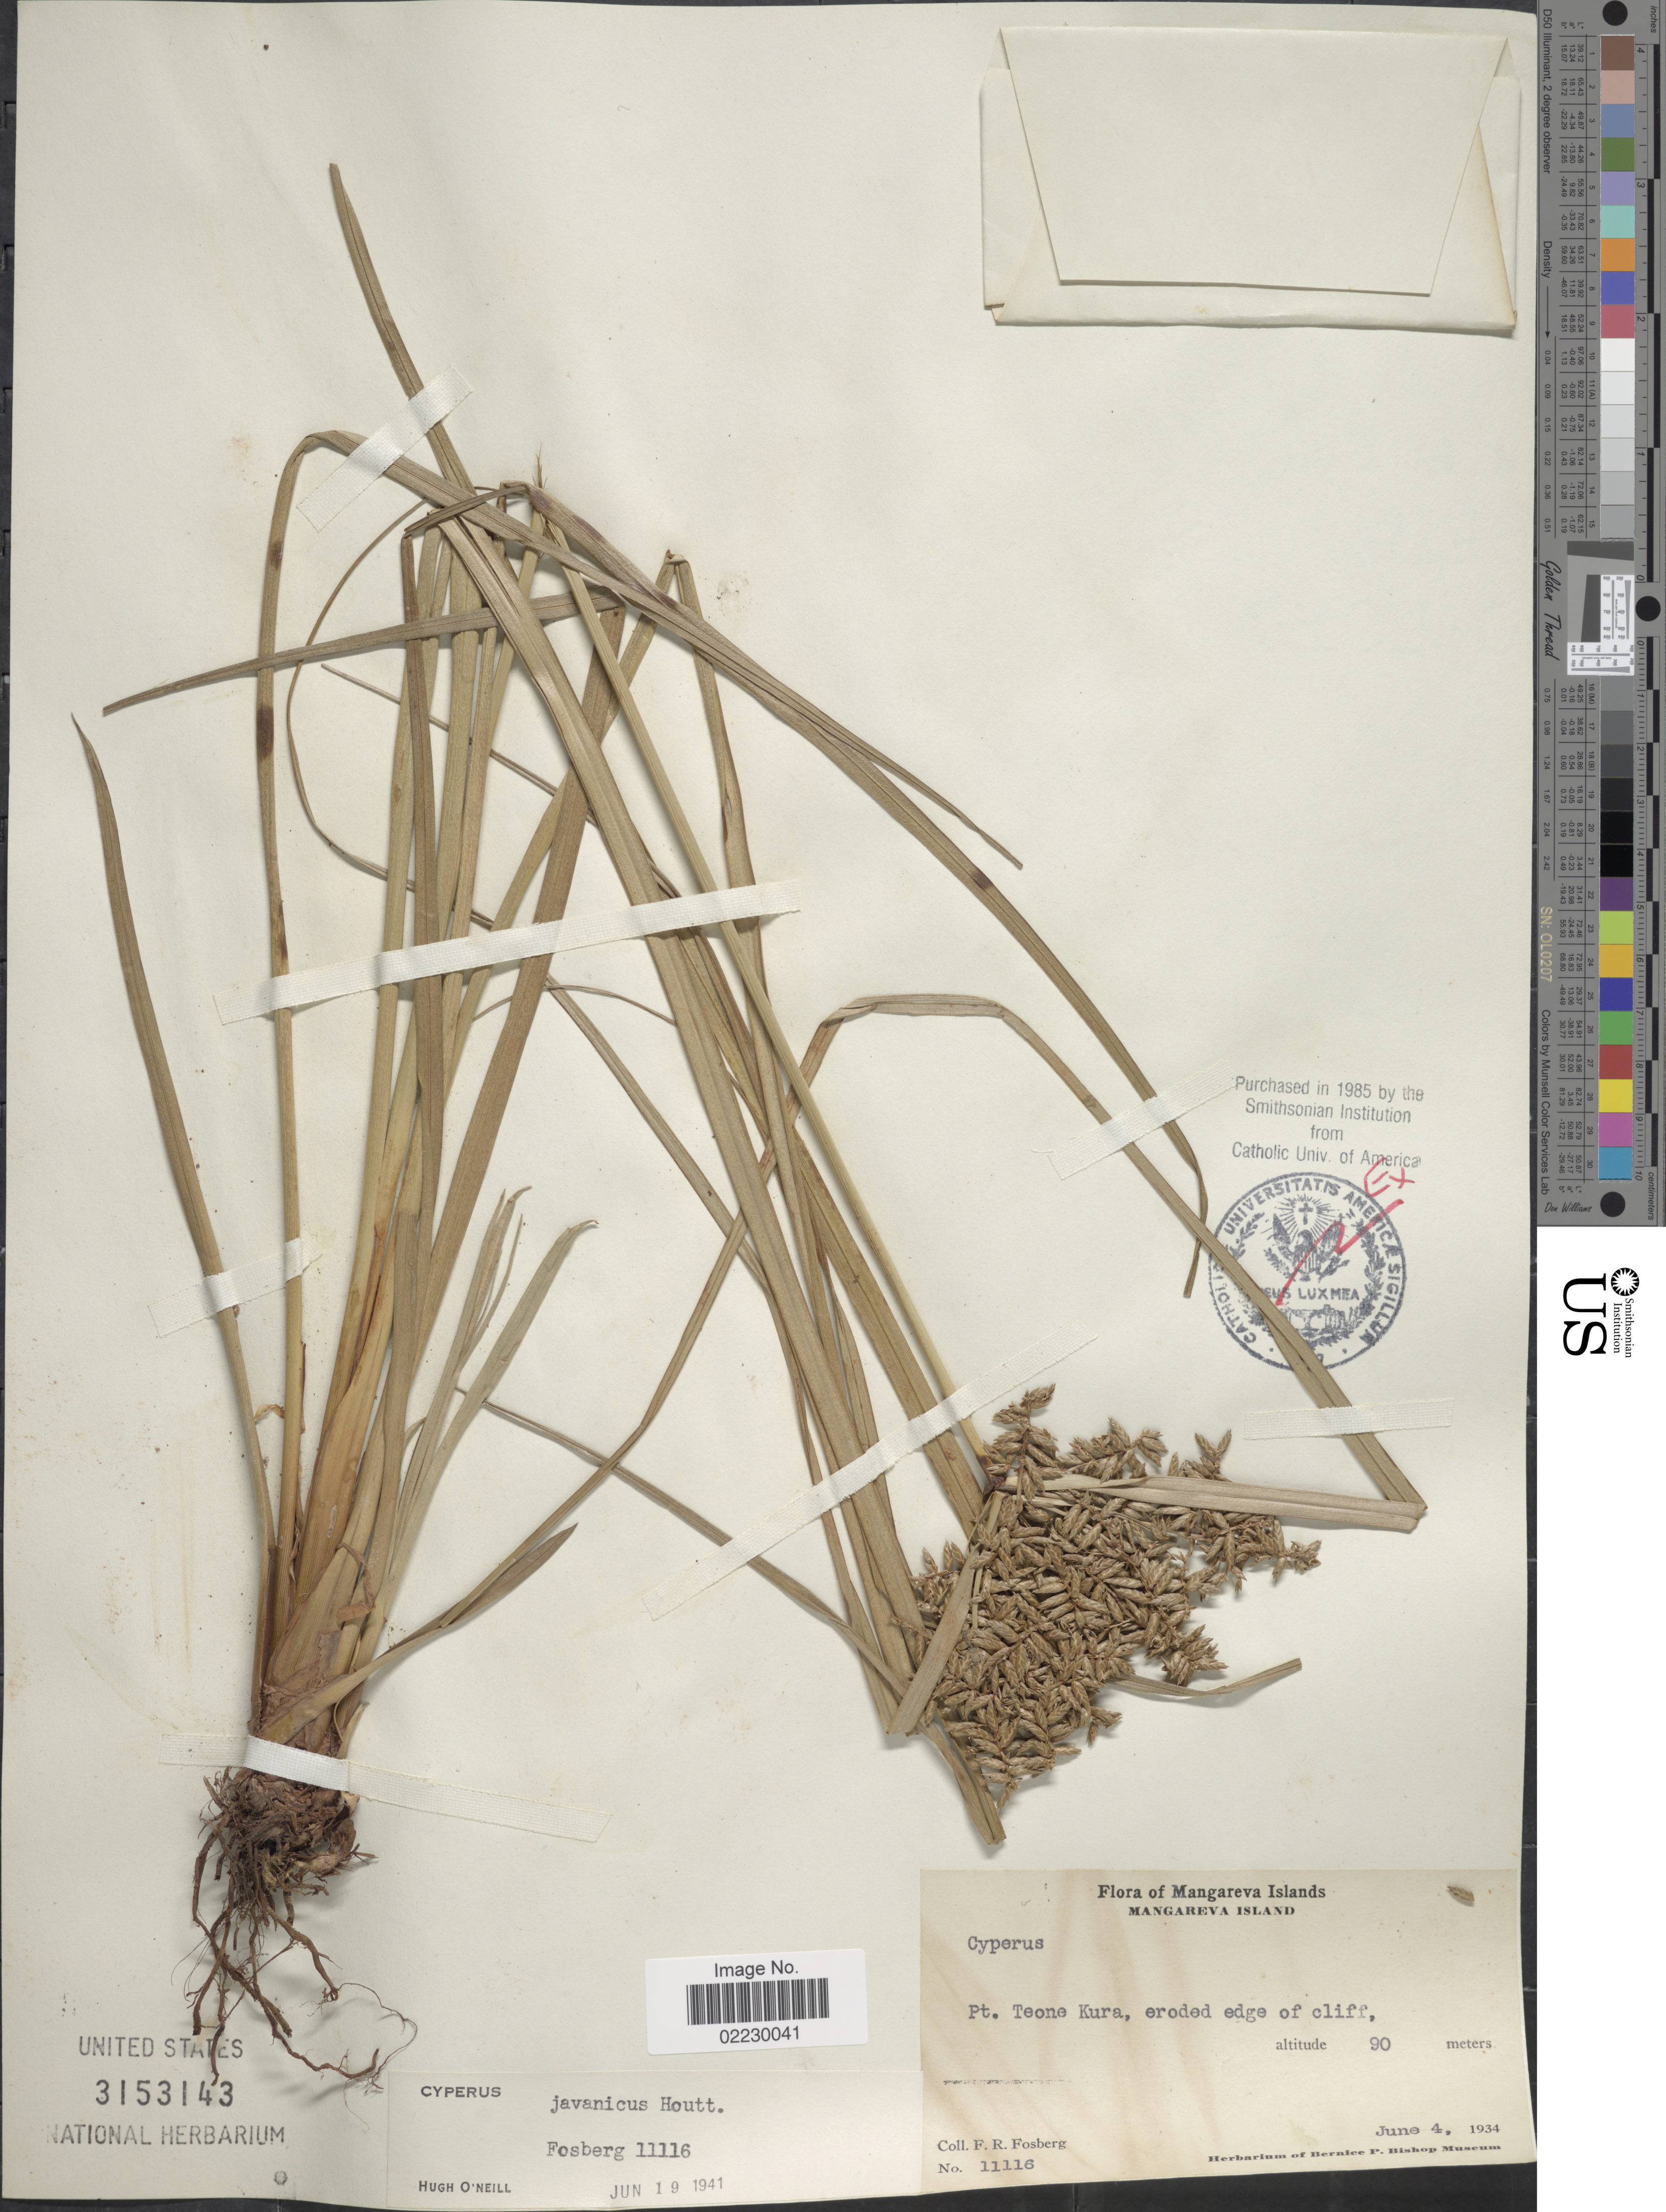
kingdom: Plantae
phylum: Tracheophyta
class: Liliopsida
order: Poales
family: Cyperaceae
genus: Cyperus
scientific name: Cyperus javanicus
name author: Houtt.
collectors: F. R. Fosberg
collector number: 11116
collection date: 1934-06-04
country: French Polynesia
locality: Mangareva Islands. Pt. Teone Kura.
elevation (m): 90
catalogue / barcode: US 3153143